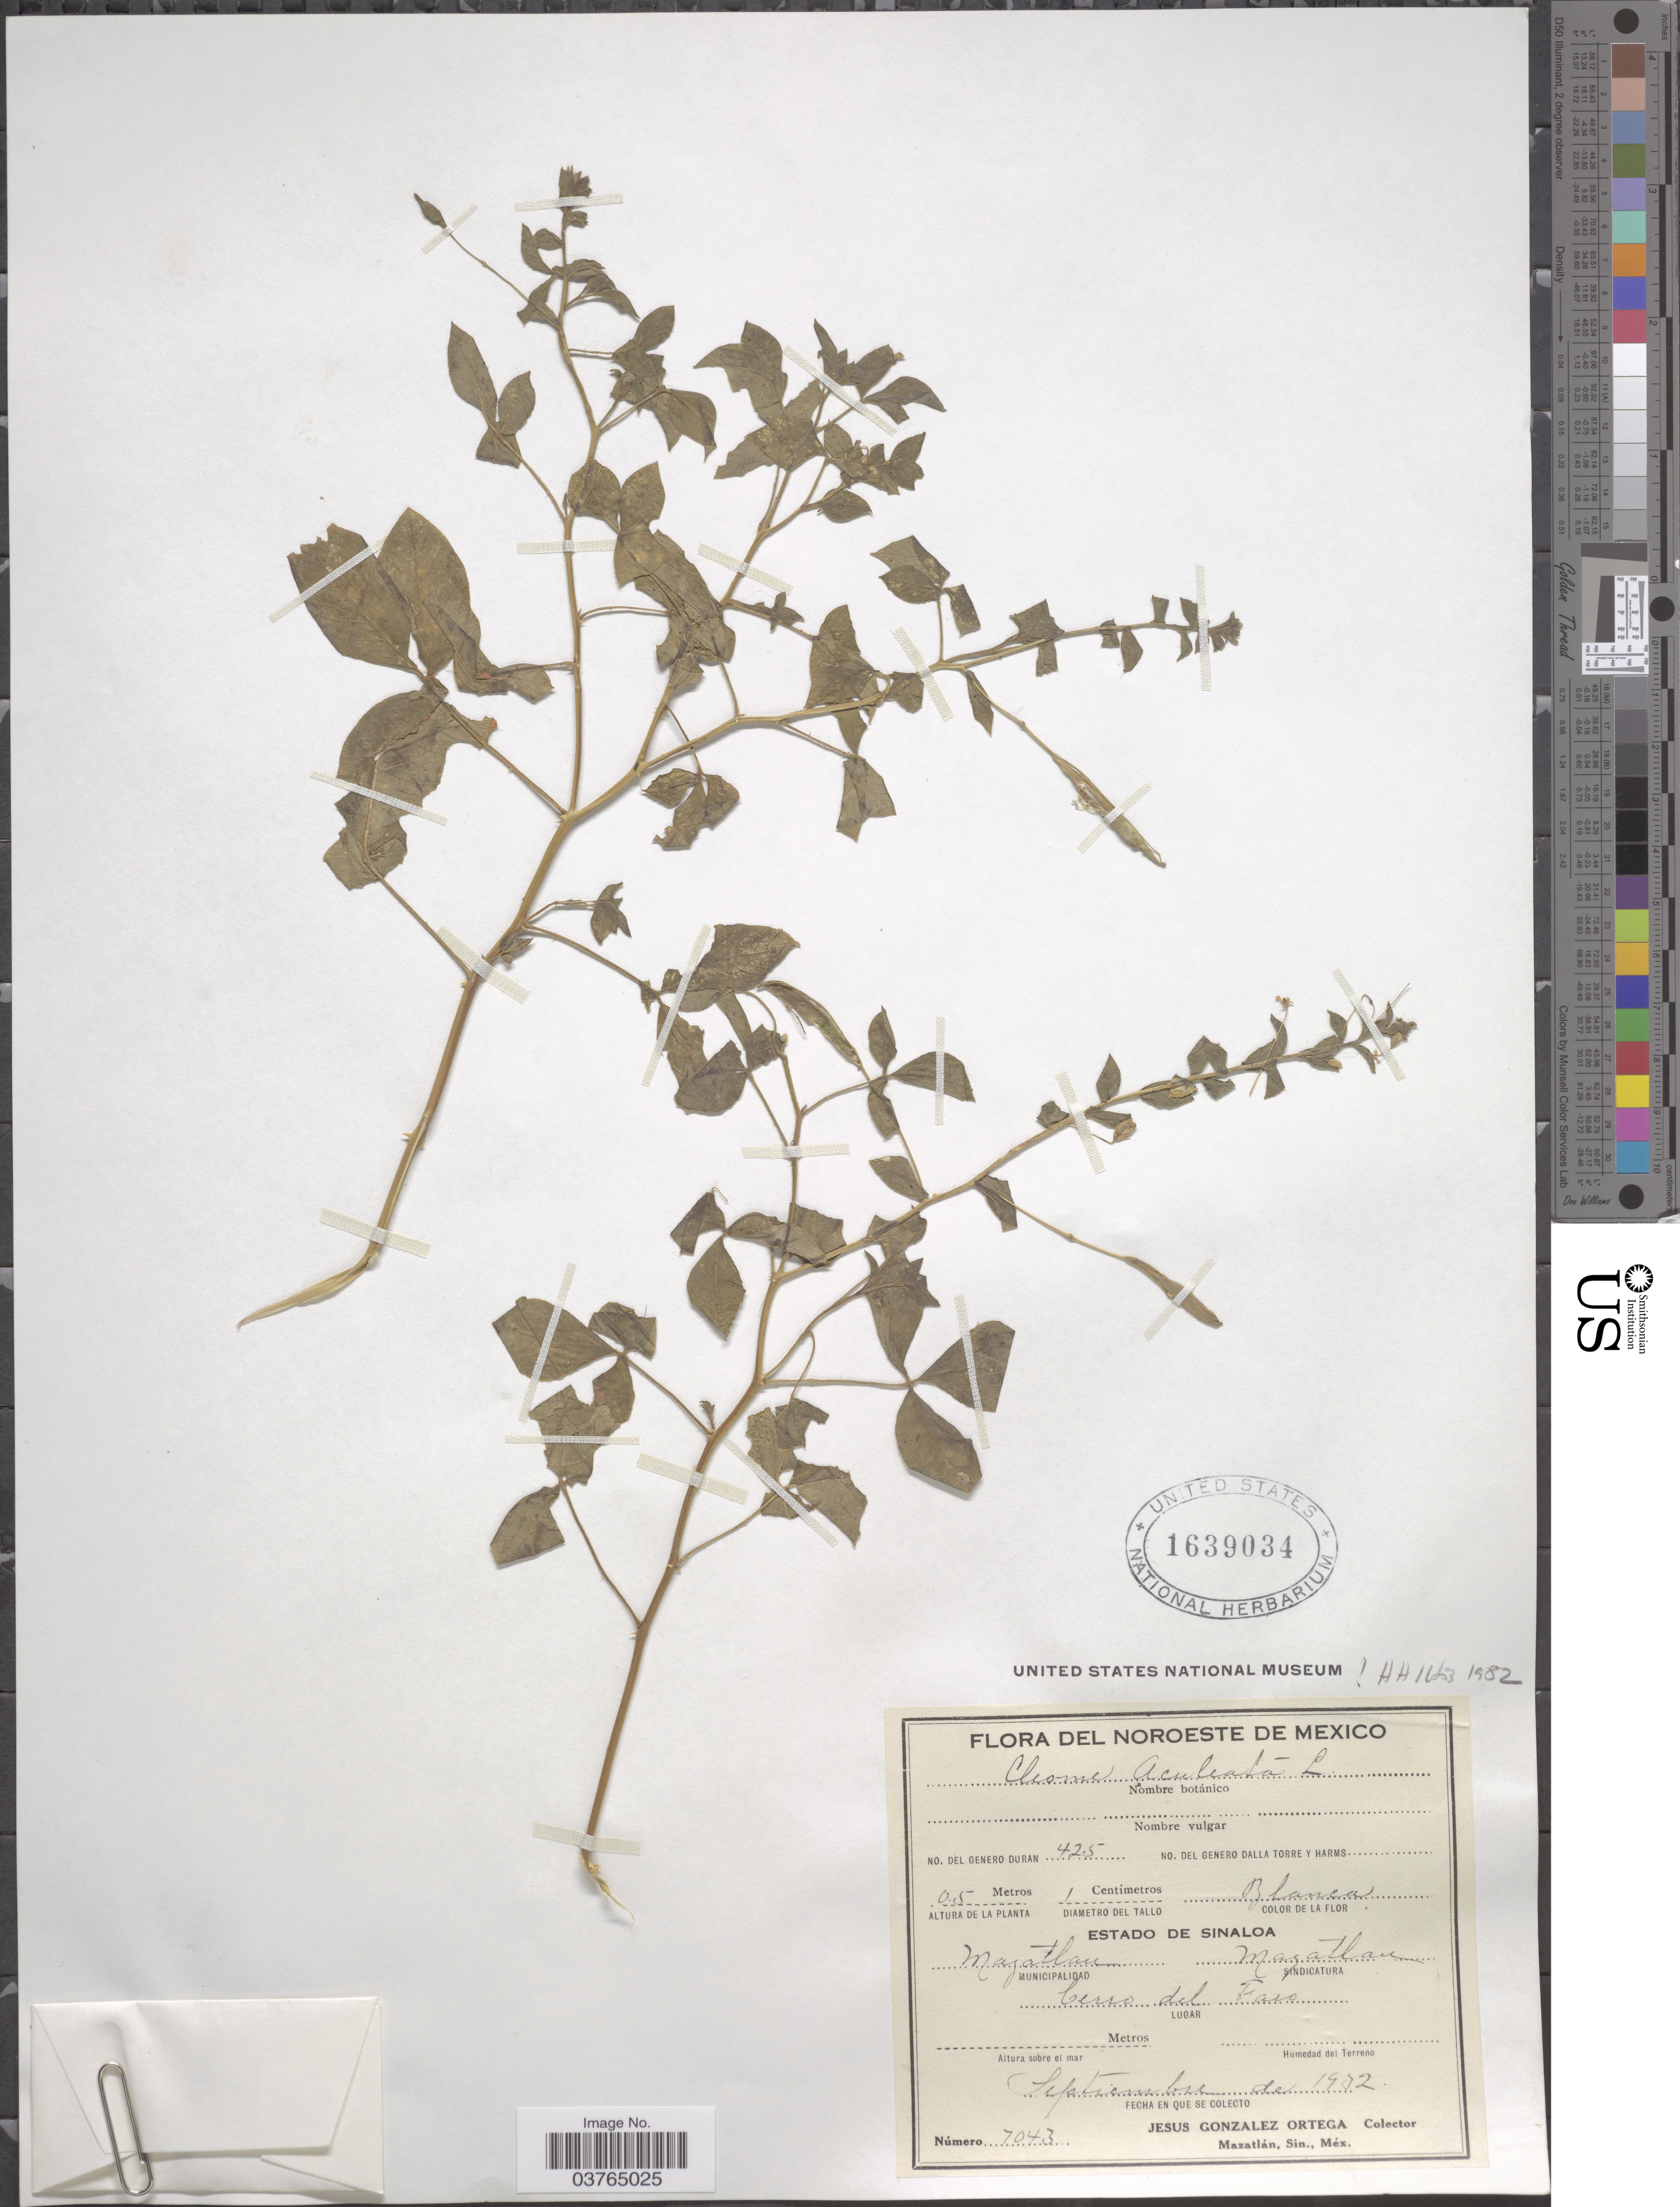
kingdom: Plantae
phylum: Tracheophyta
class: Magnoliopsida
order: Brassicales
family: Cleomaceae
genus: Tarenaya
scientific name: Tarenaya aculeata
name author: (L.) Soares Neto & Roalson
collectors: J. Ortega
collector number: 7043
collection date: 1932-09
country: Mexico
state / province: Sinaloa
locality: Noroeste de Mexico. Mazatlan Municipalidad. Mazatlan Sindicatura. Cerro del Faro.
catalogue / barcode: US 1639034